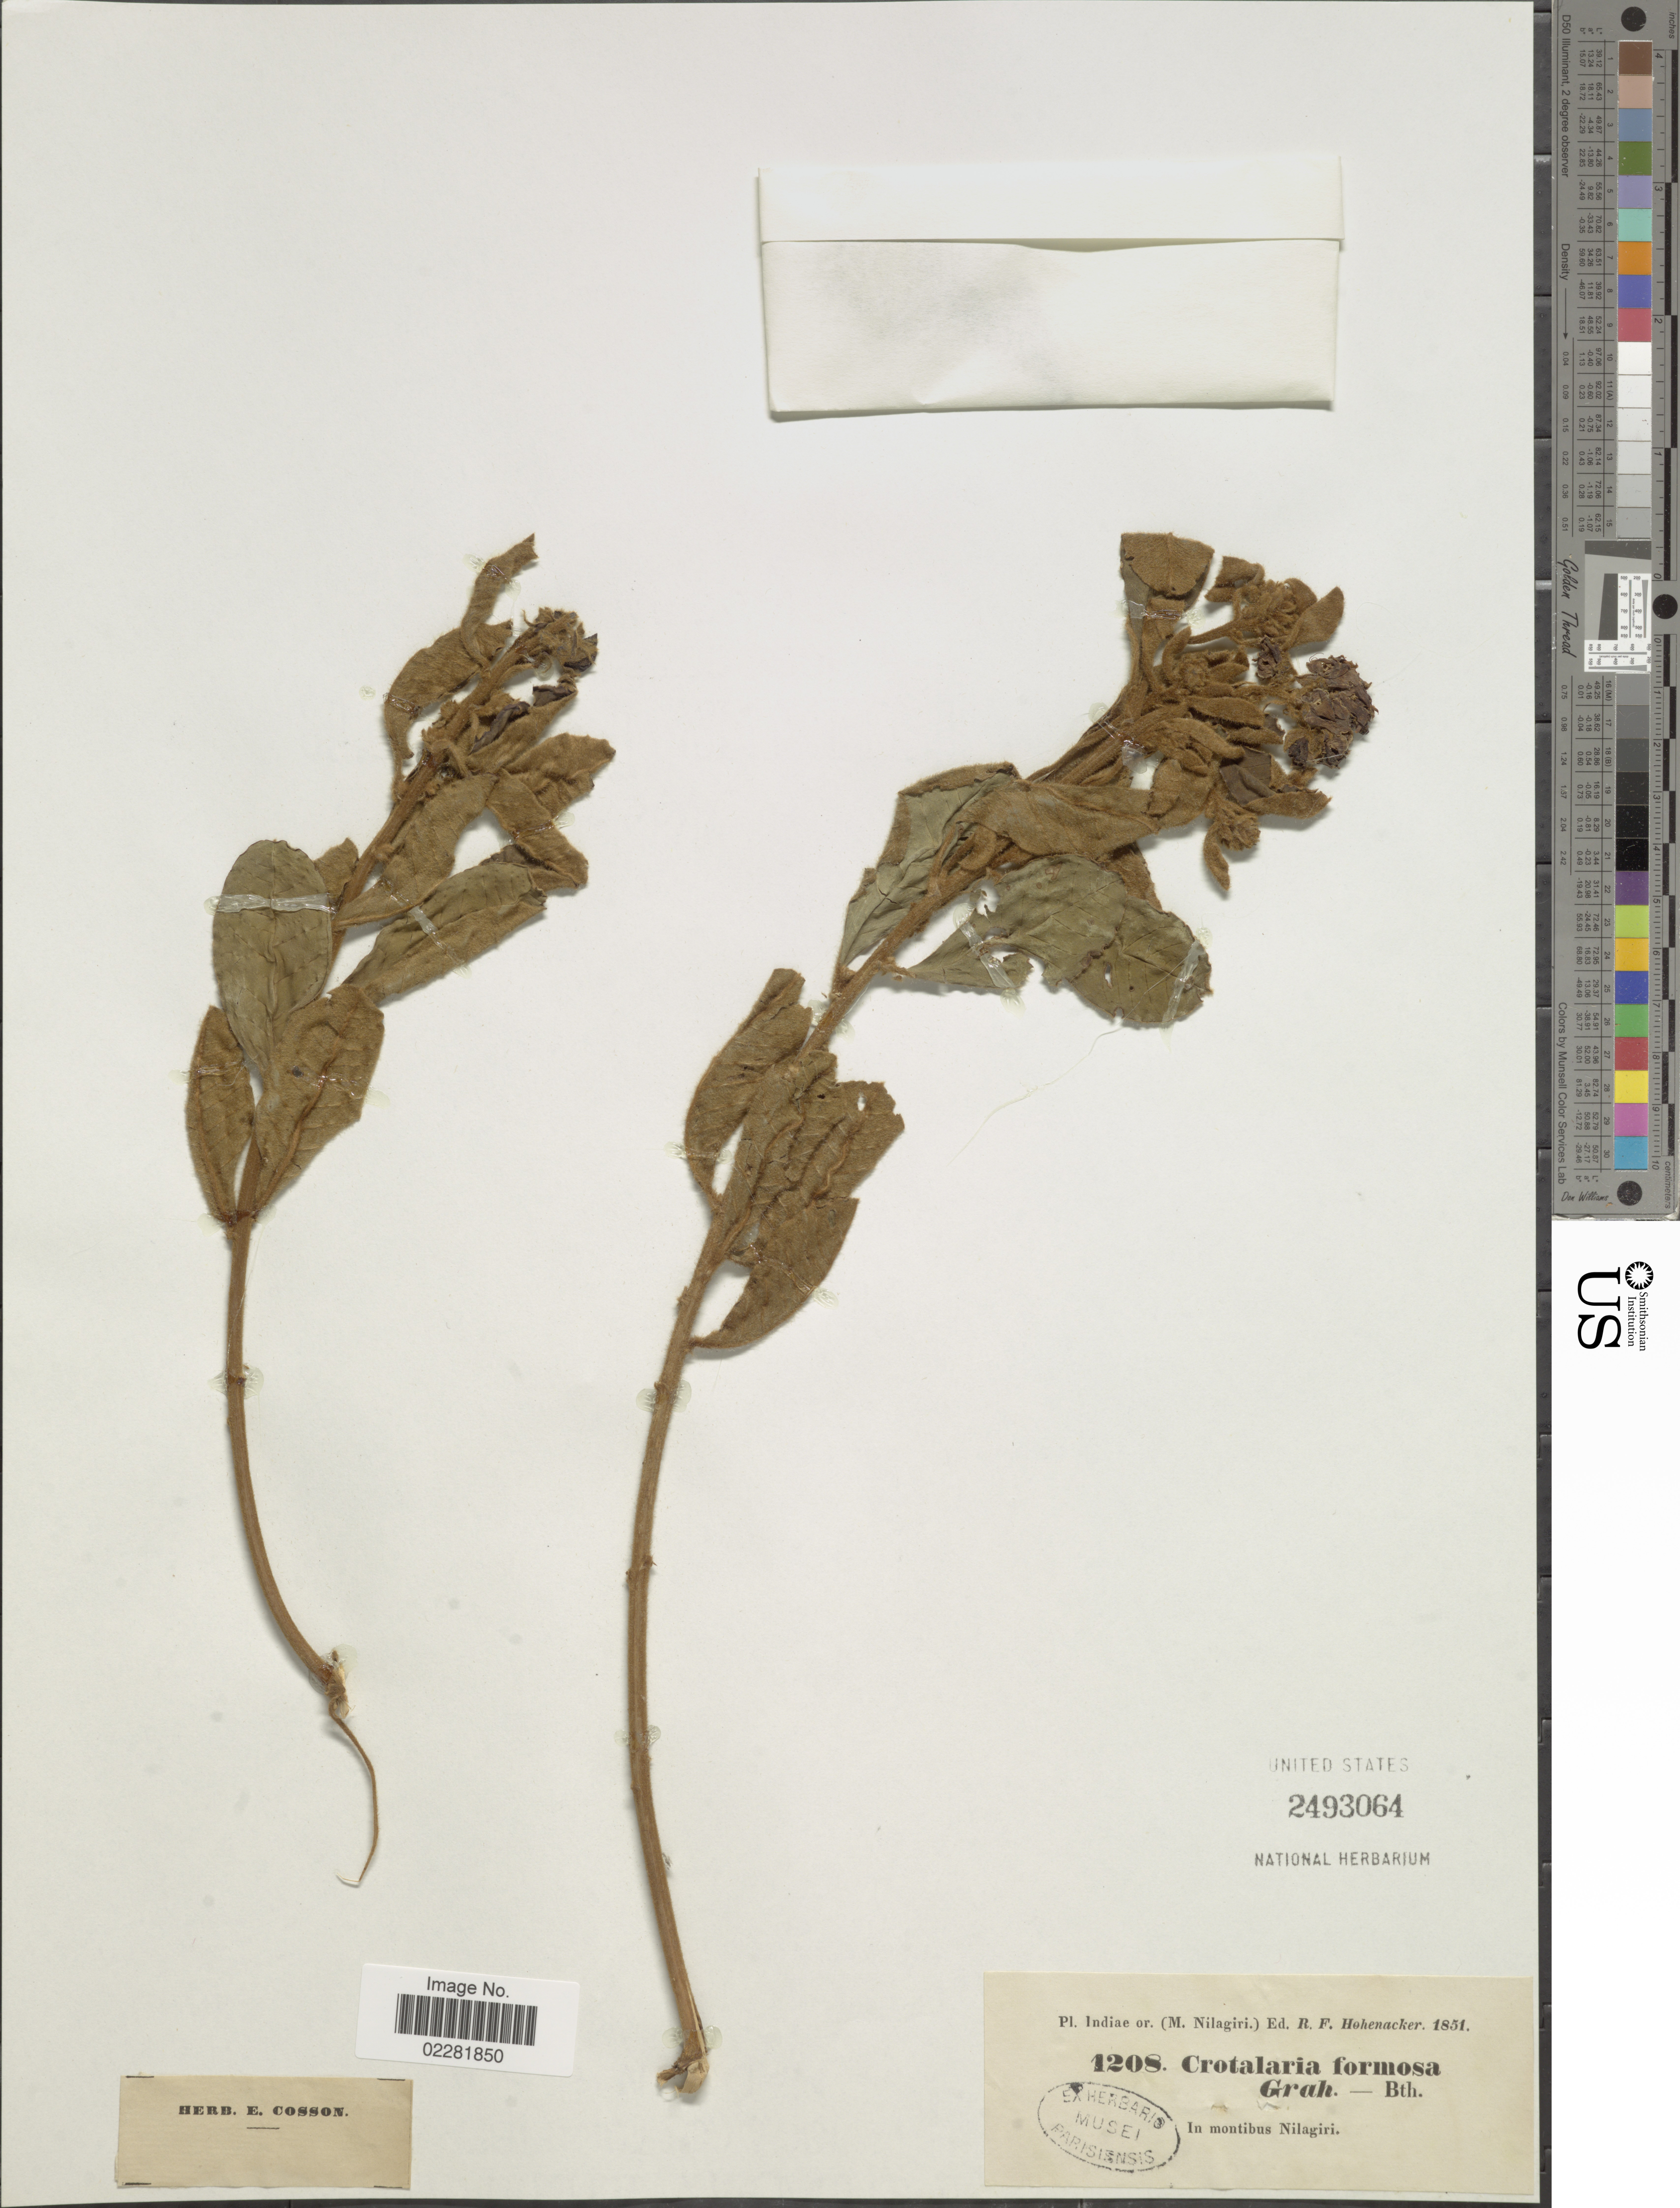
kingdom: Plantae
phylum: Tracheophyta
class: Magnoliopsida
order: Fabales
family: Fabaceae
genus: Crotalaria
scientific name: Crotalaria formosa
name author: Wight & Arn.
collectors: R. F. Hohenacker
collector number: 1208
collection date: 1851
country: India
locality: Montibus Nilagiri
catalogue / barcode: US 2493064